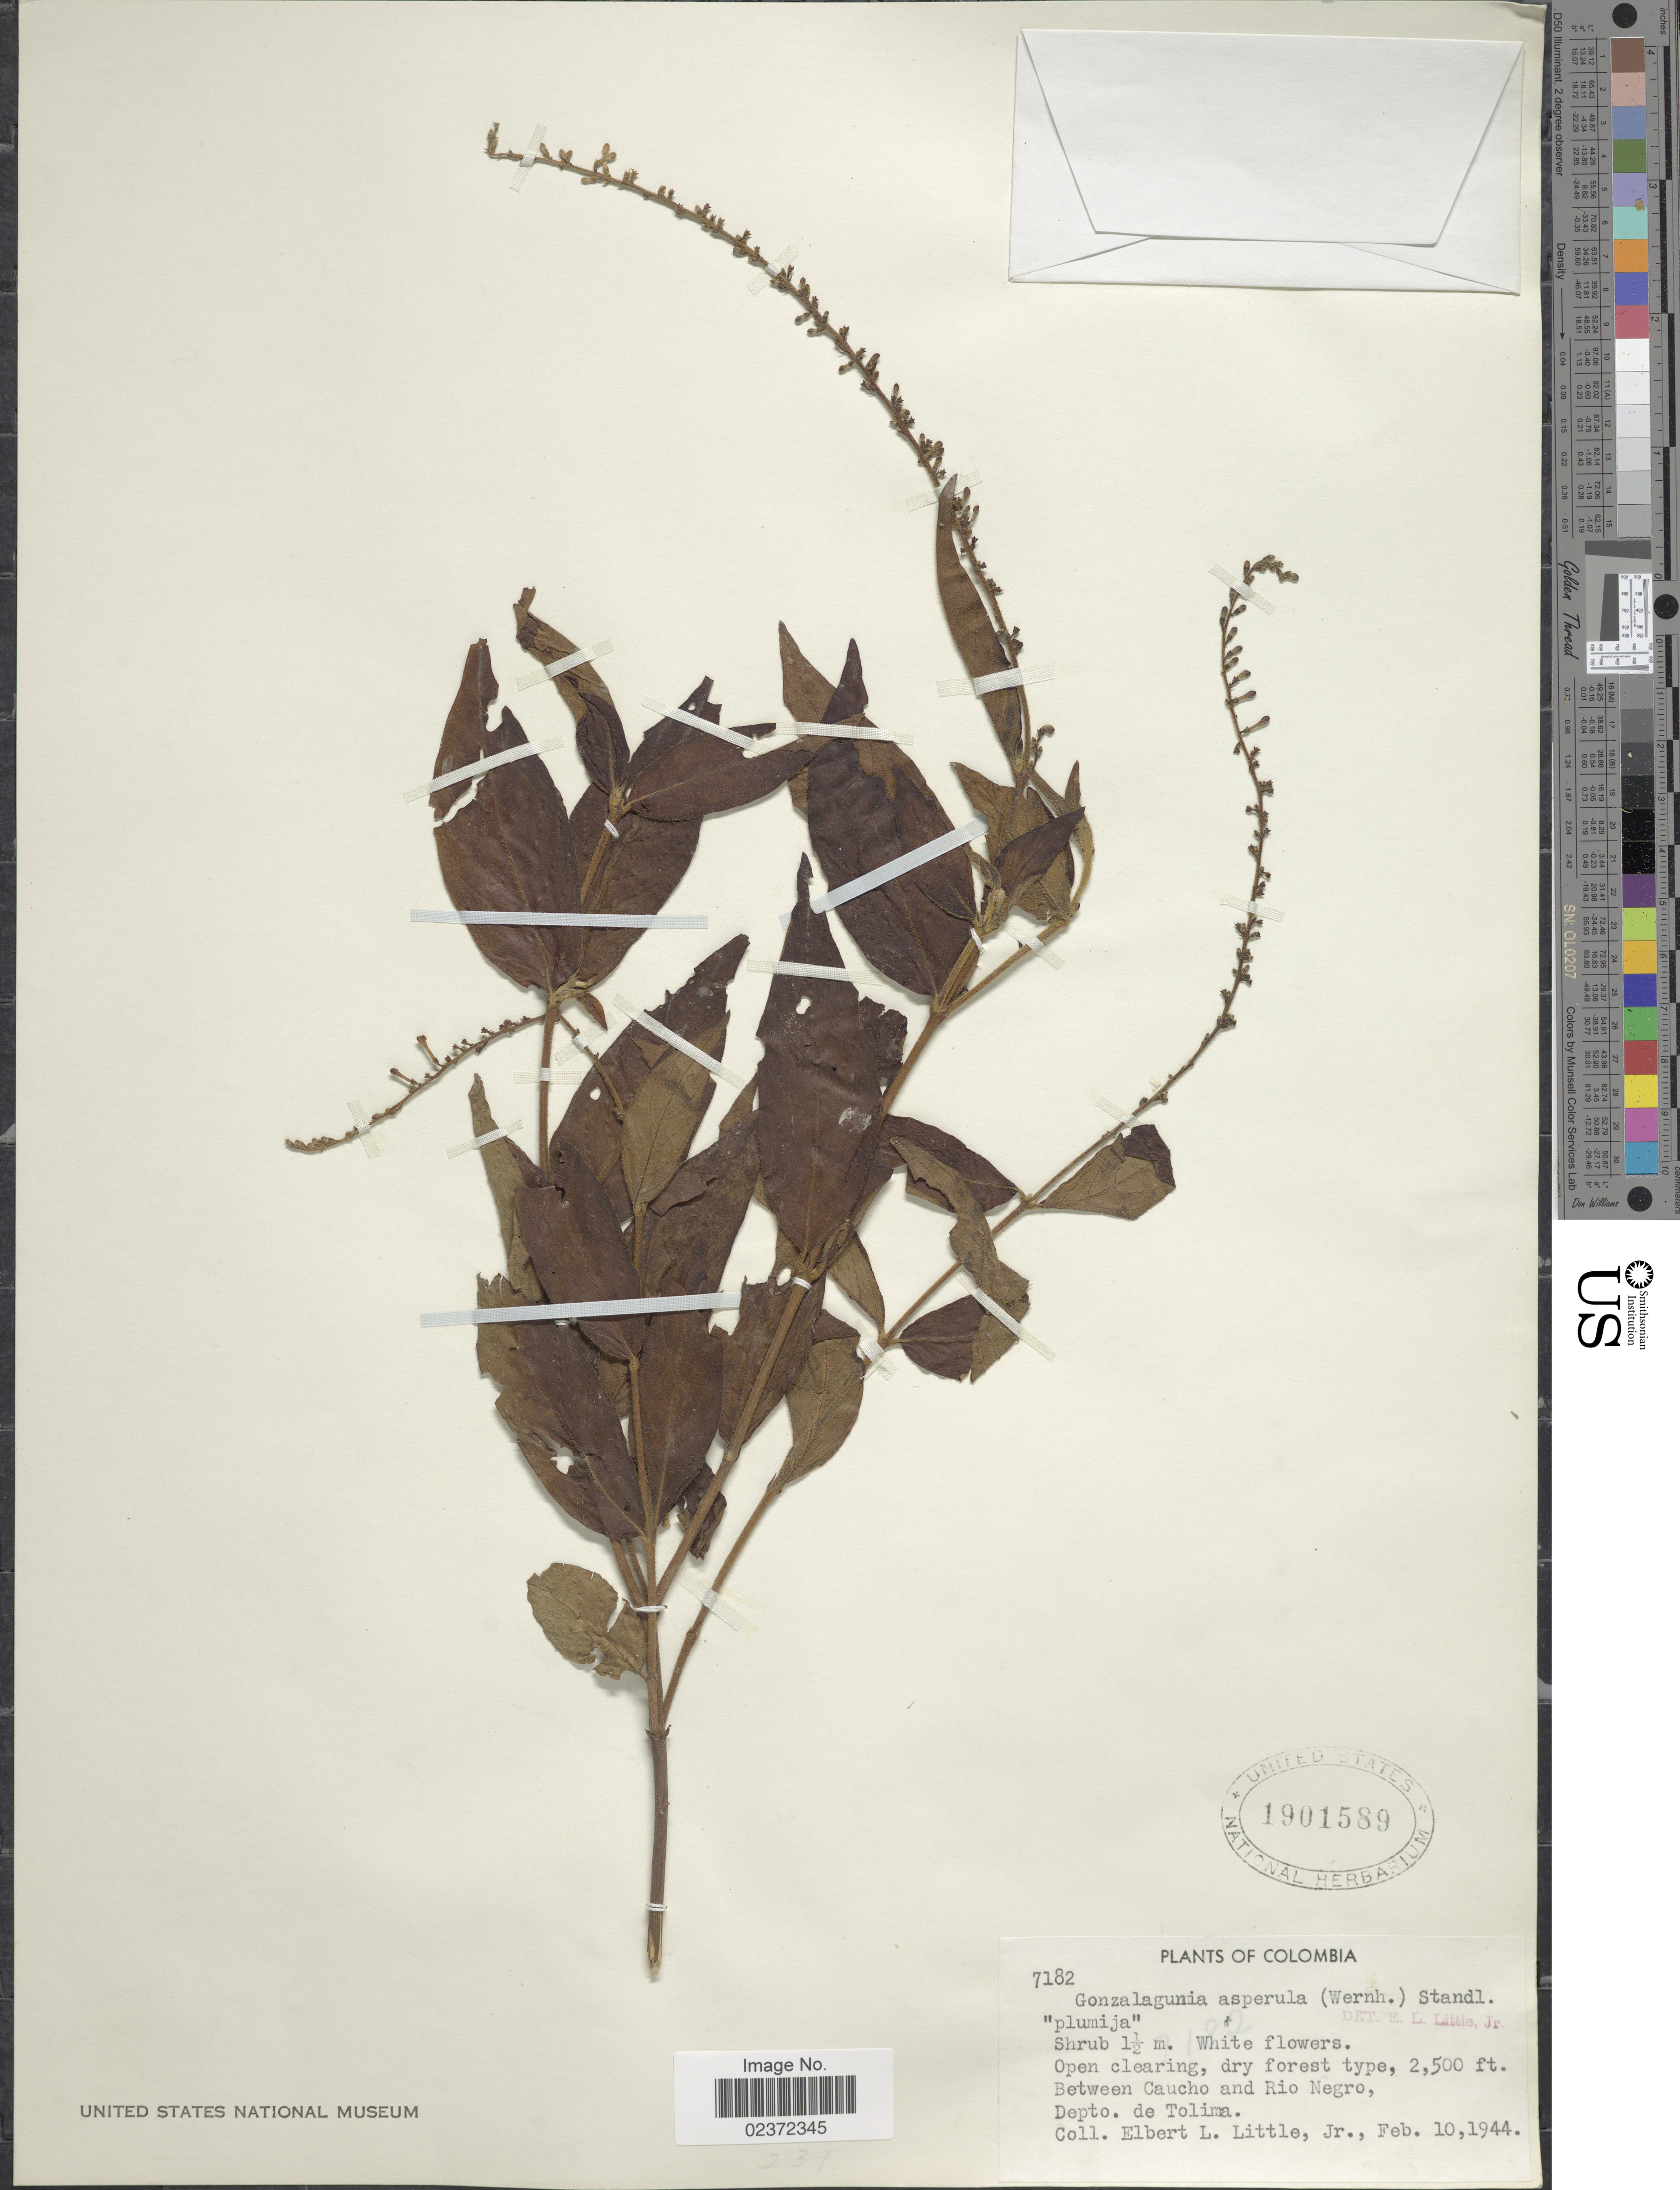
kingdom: Plantae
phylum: Tracheophyta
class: Magnoliopsida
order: Gentianales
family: Rubiaceae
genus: Gonzalagunia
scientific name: Gonzalagunia asperula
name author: (Wernham) Standl.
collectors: E. L. Little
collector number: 7182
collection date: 1944-02-10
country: Colombia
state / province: Tolima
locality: between Caucho and Rio Negro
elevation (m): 762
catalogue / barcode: US 1901589